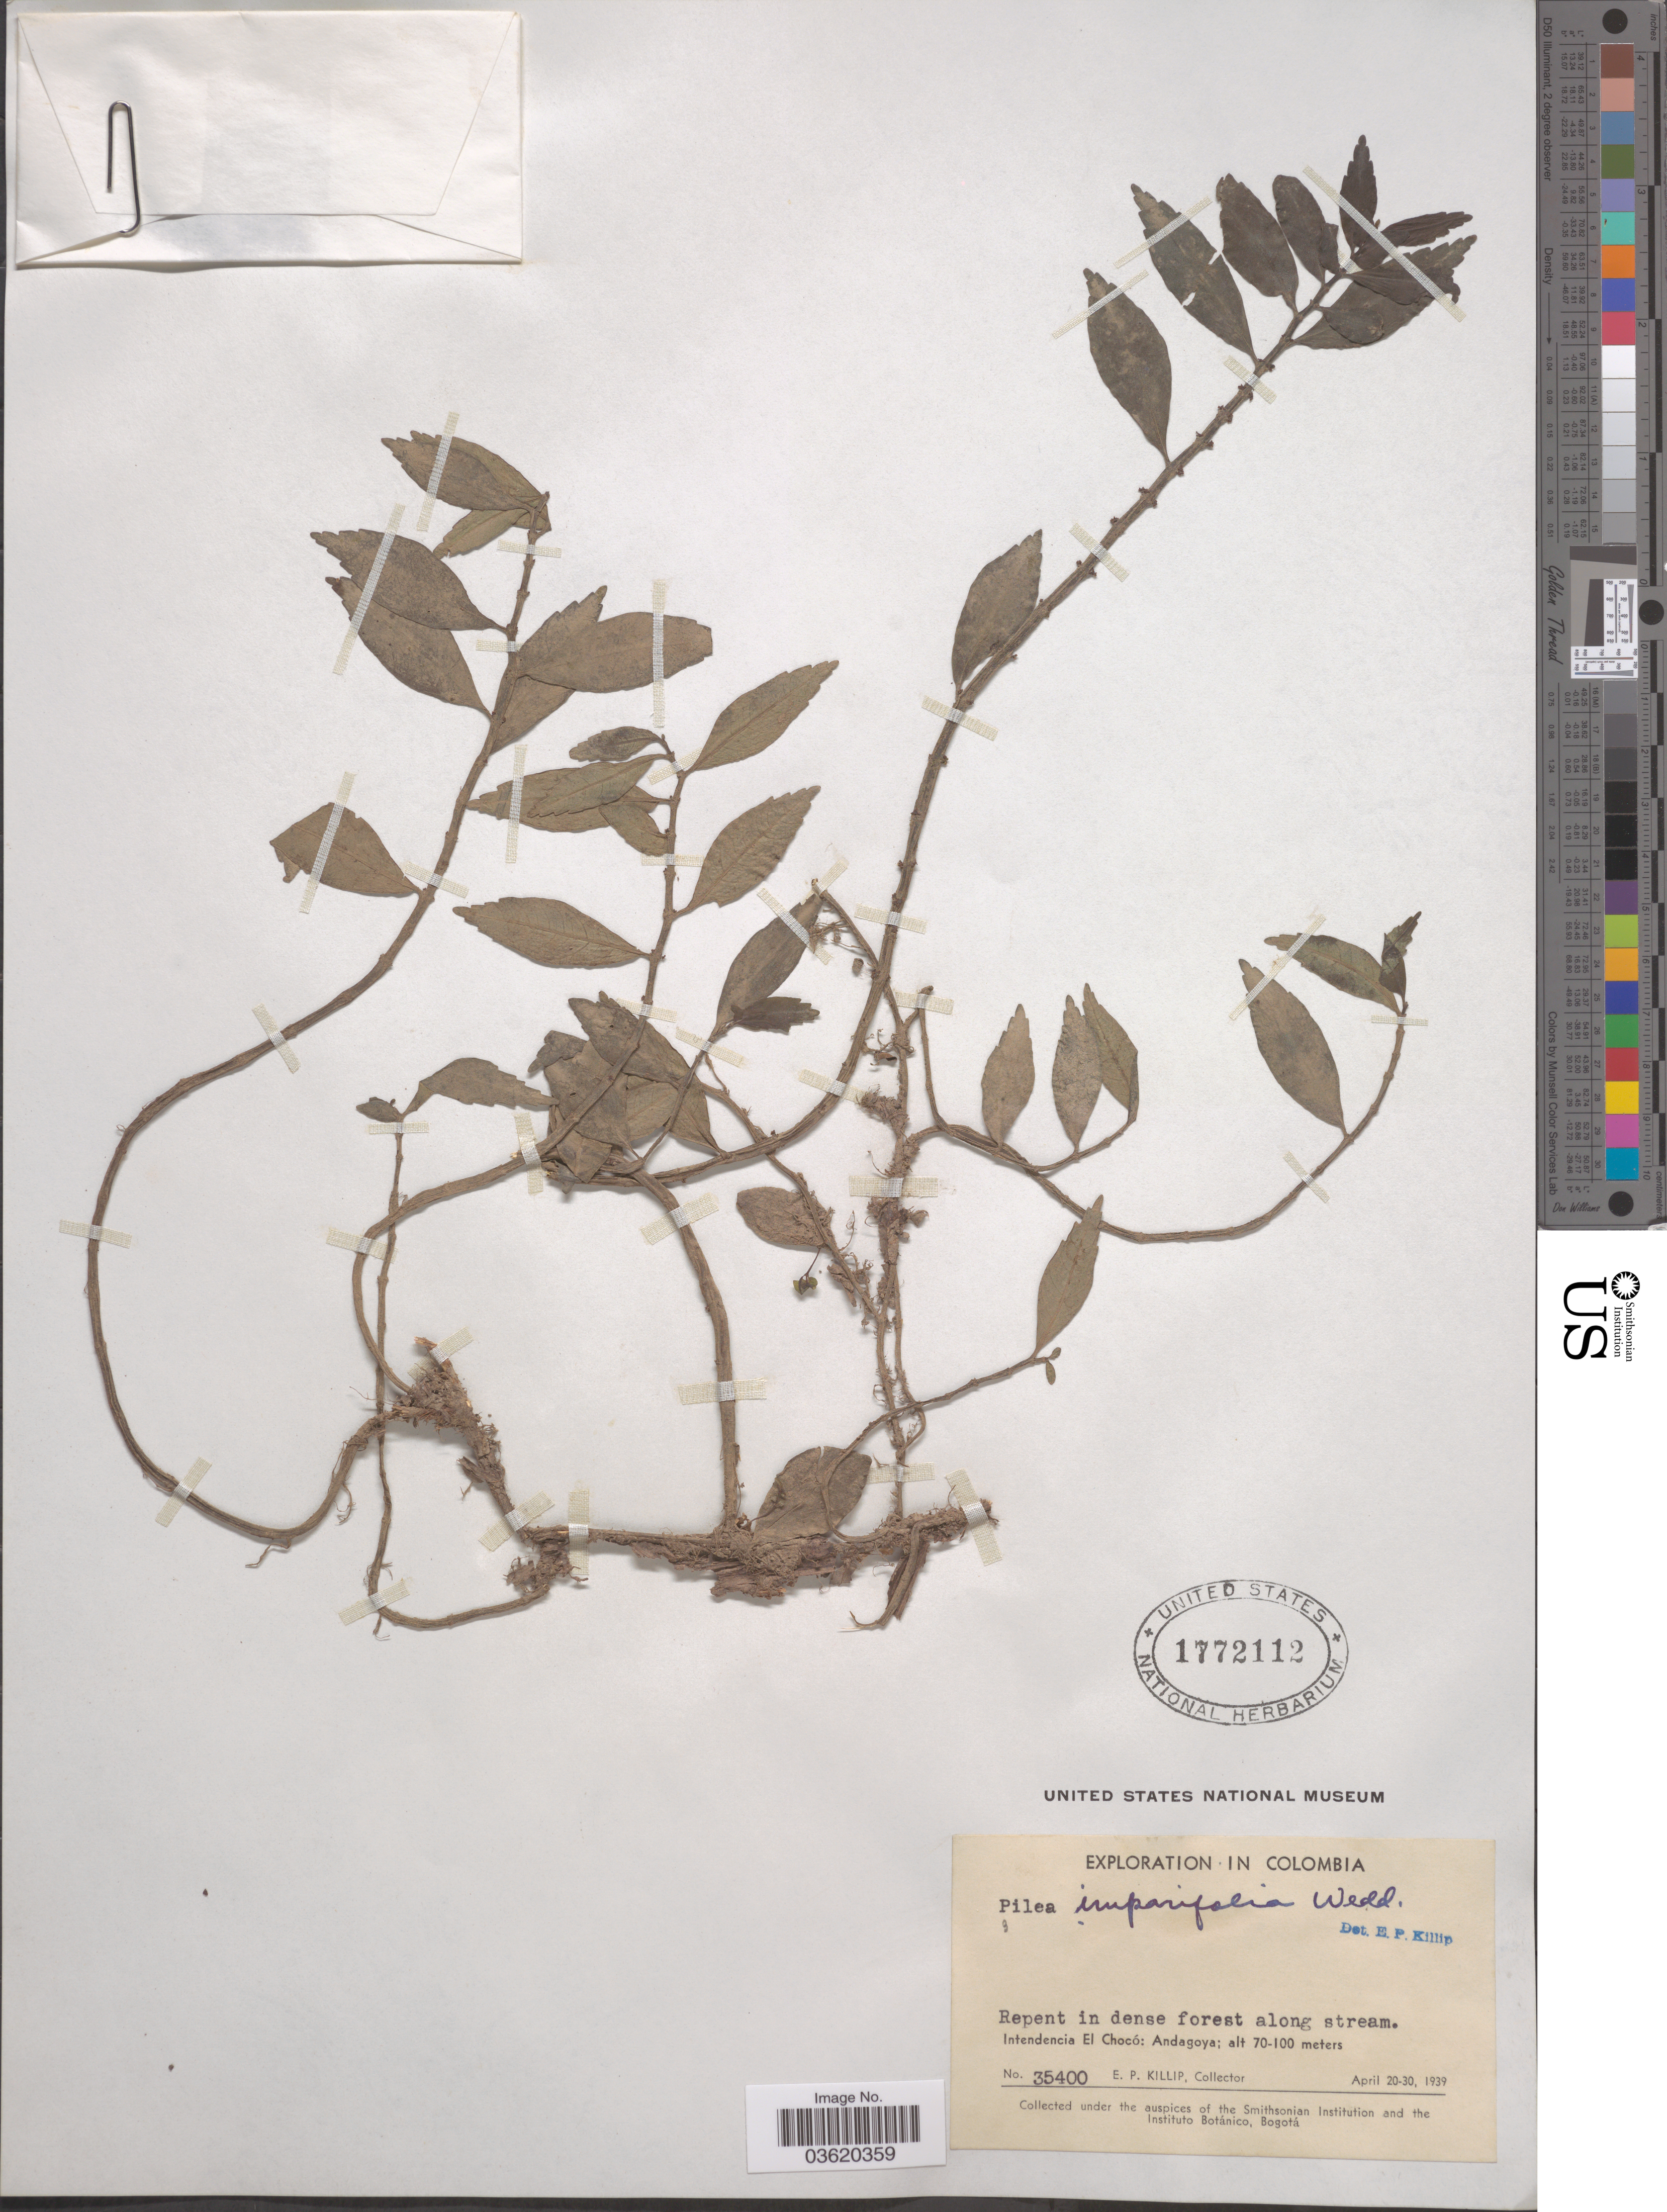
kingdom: Plantae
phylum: Tracheophyta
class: Magnoliopsida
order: Rosales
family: Urticaceae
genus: Pilea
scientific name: Pilea imparifolia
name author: Wedd.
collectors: E. P. Killip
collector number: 35400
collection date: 1939-04-20/1939-04-30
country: Colombia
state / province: Chocó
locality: Repent in dense forest along stream. Intendencia del Chocó: Andagoya.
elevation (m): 70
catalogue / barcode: US 1772112